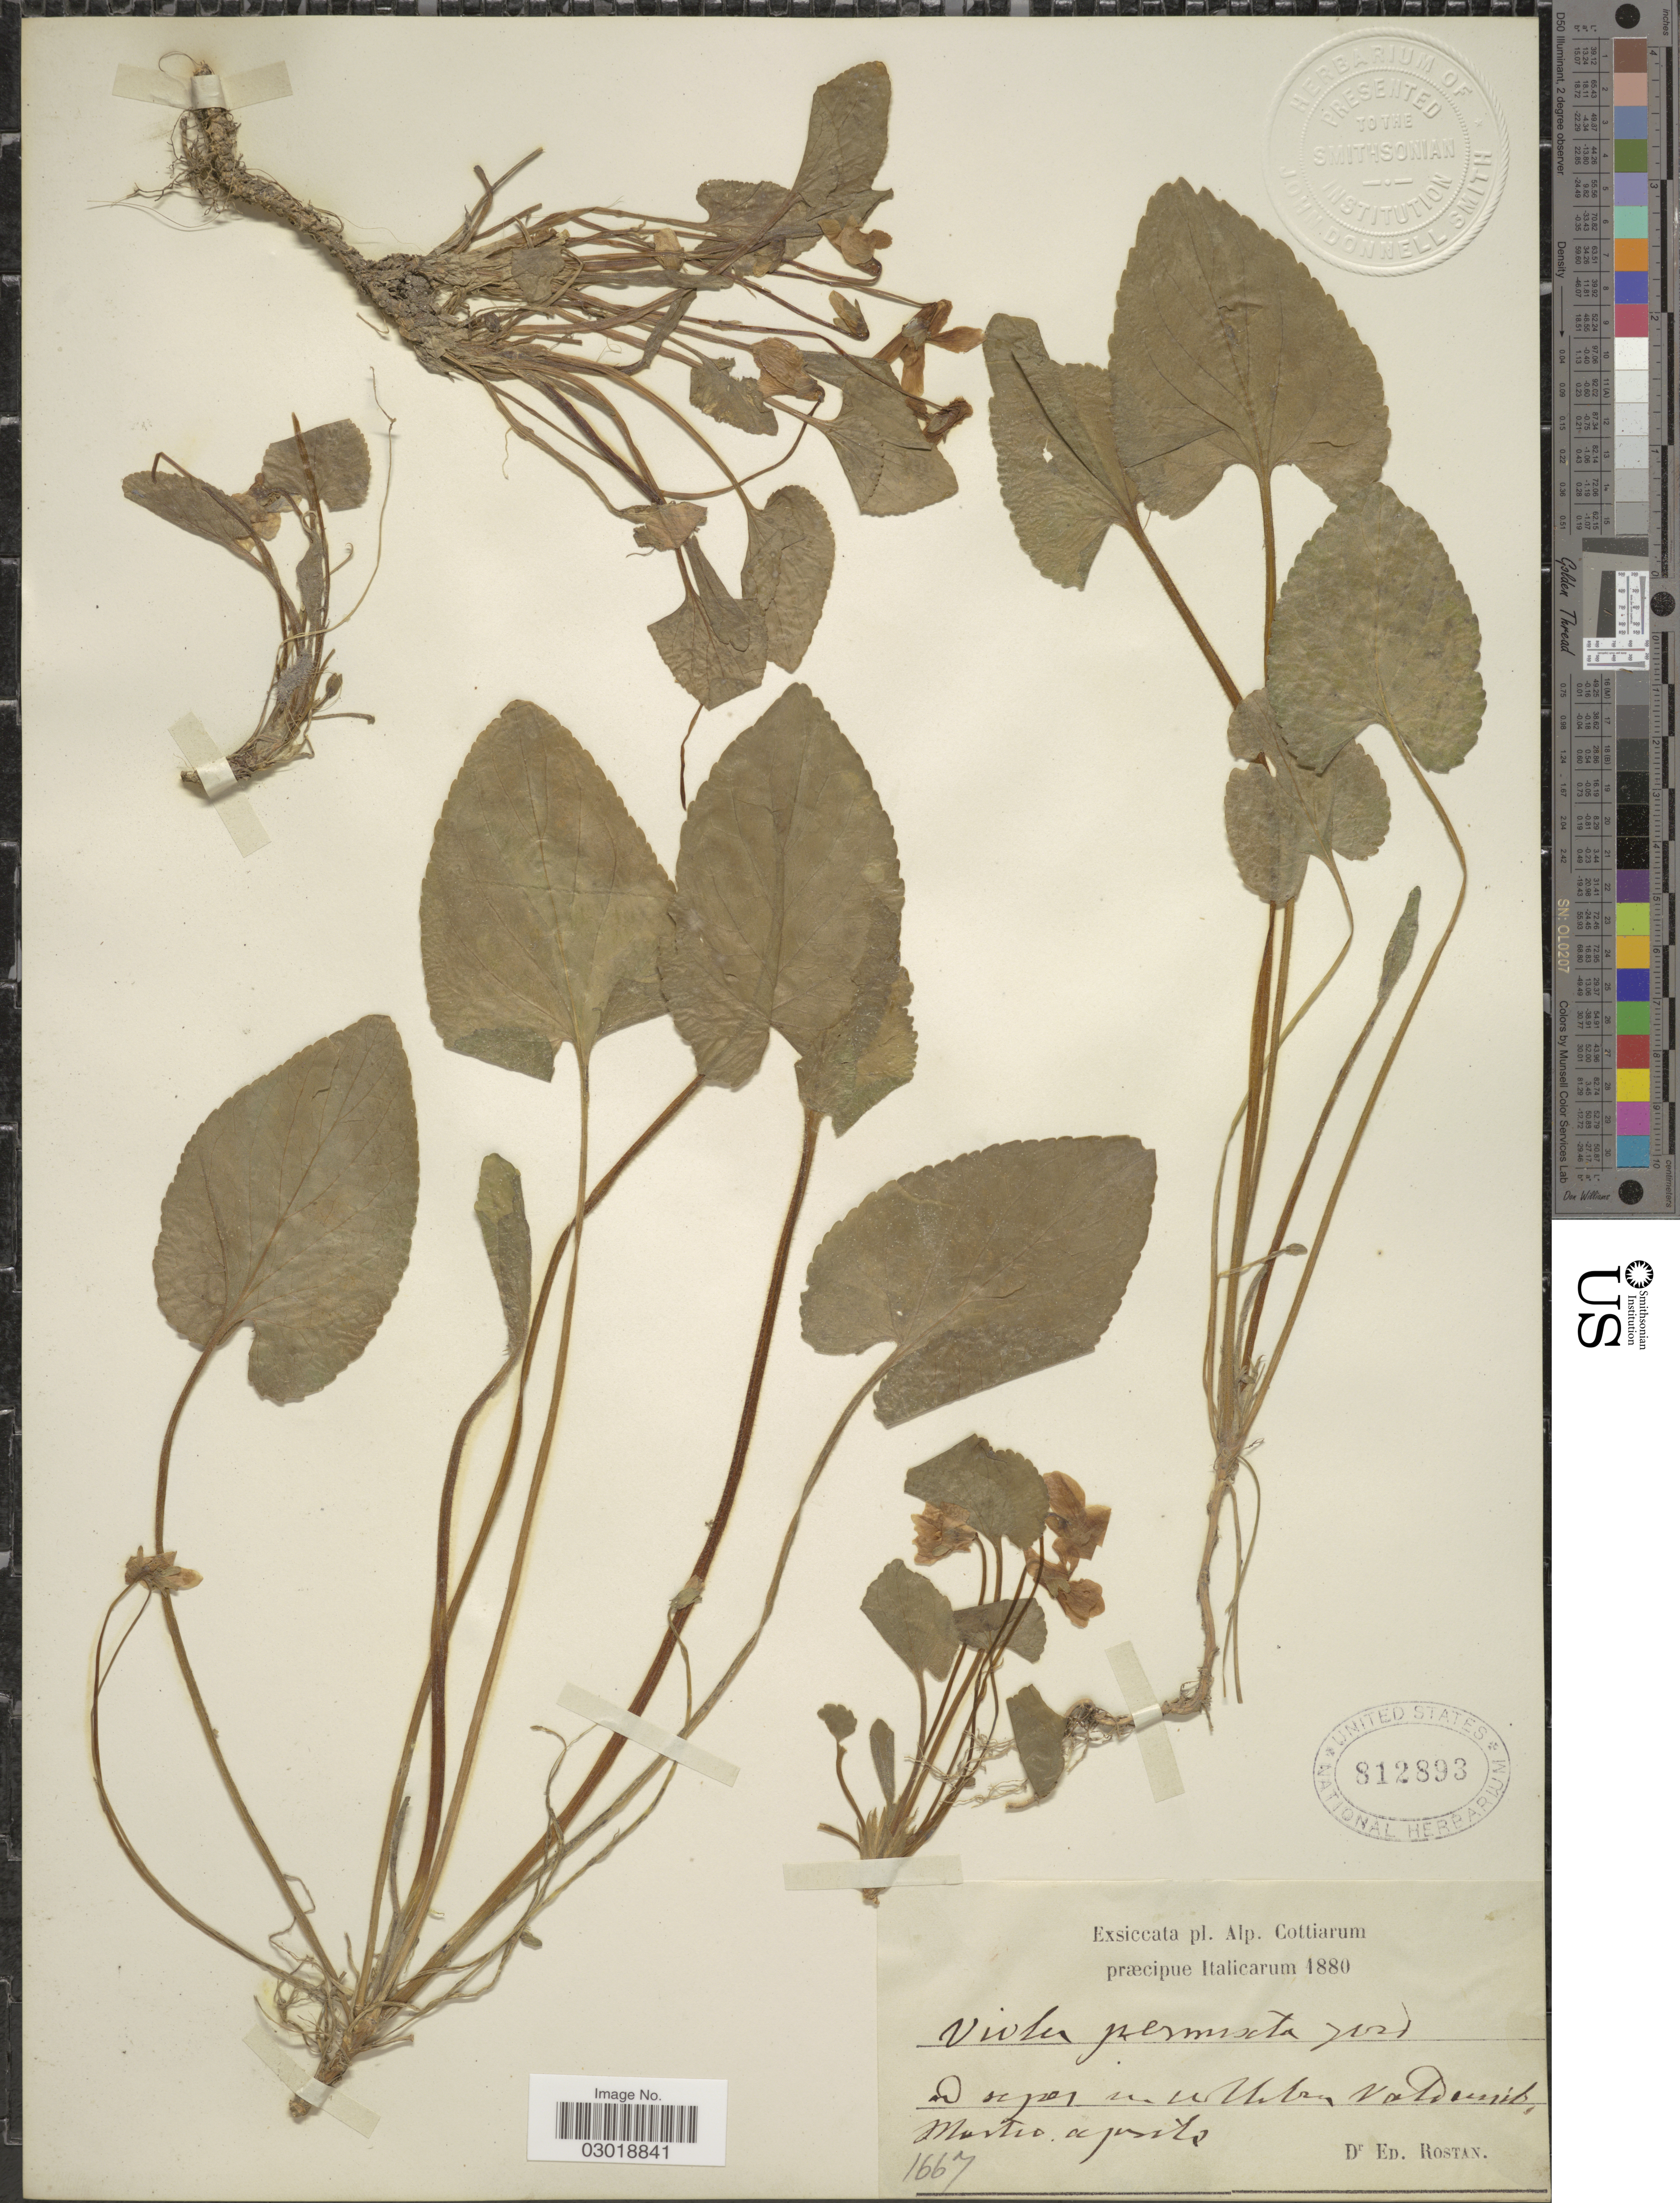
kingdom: Plantae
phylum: Tracheophyta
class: Magnoliopsida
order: Malpighiales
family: Violaceae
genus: Viola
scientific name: Viola x permixta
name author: Jord.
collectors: E. Rostan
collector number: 1667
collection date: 1880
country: Italy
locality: Alp. Cottiarum præcipue Italicarum. D sepes [interpreted] Waldben [interpreted] Valdenis [interpreted] Muntio [interpreted] apesito [interpreted].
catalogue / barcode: US 812893